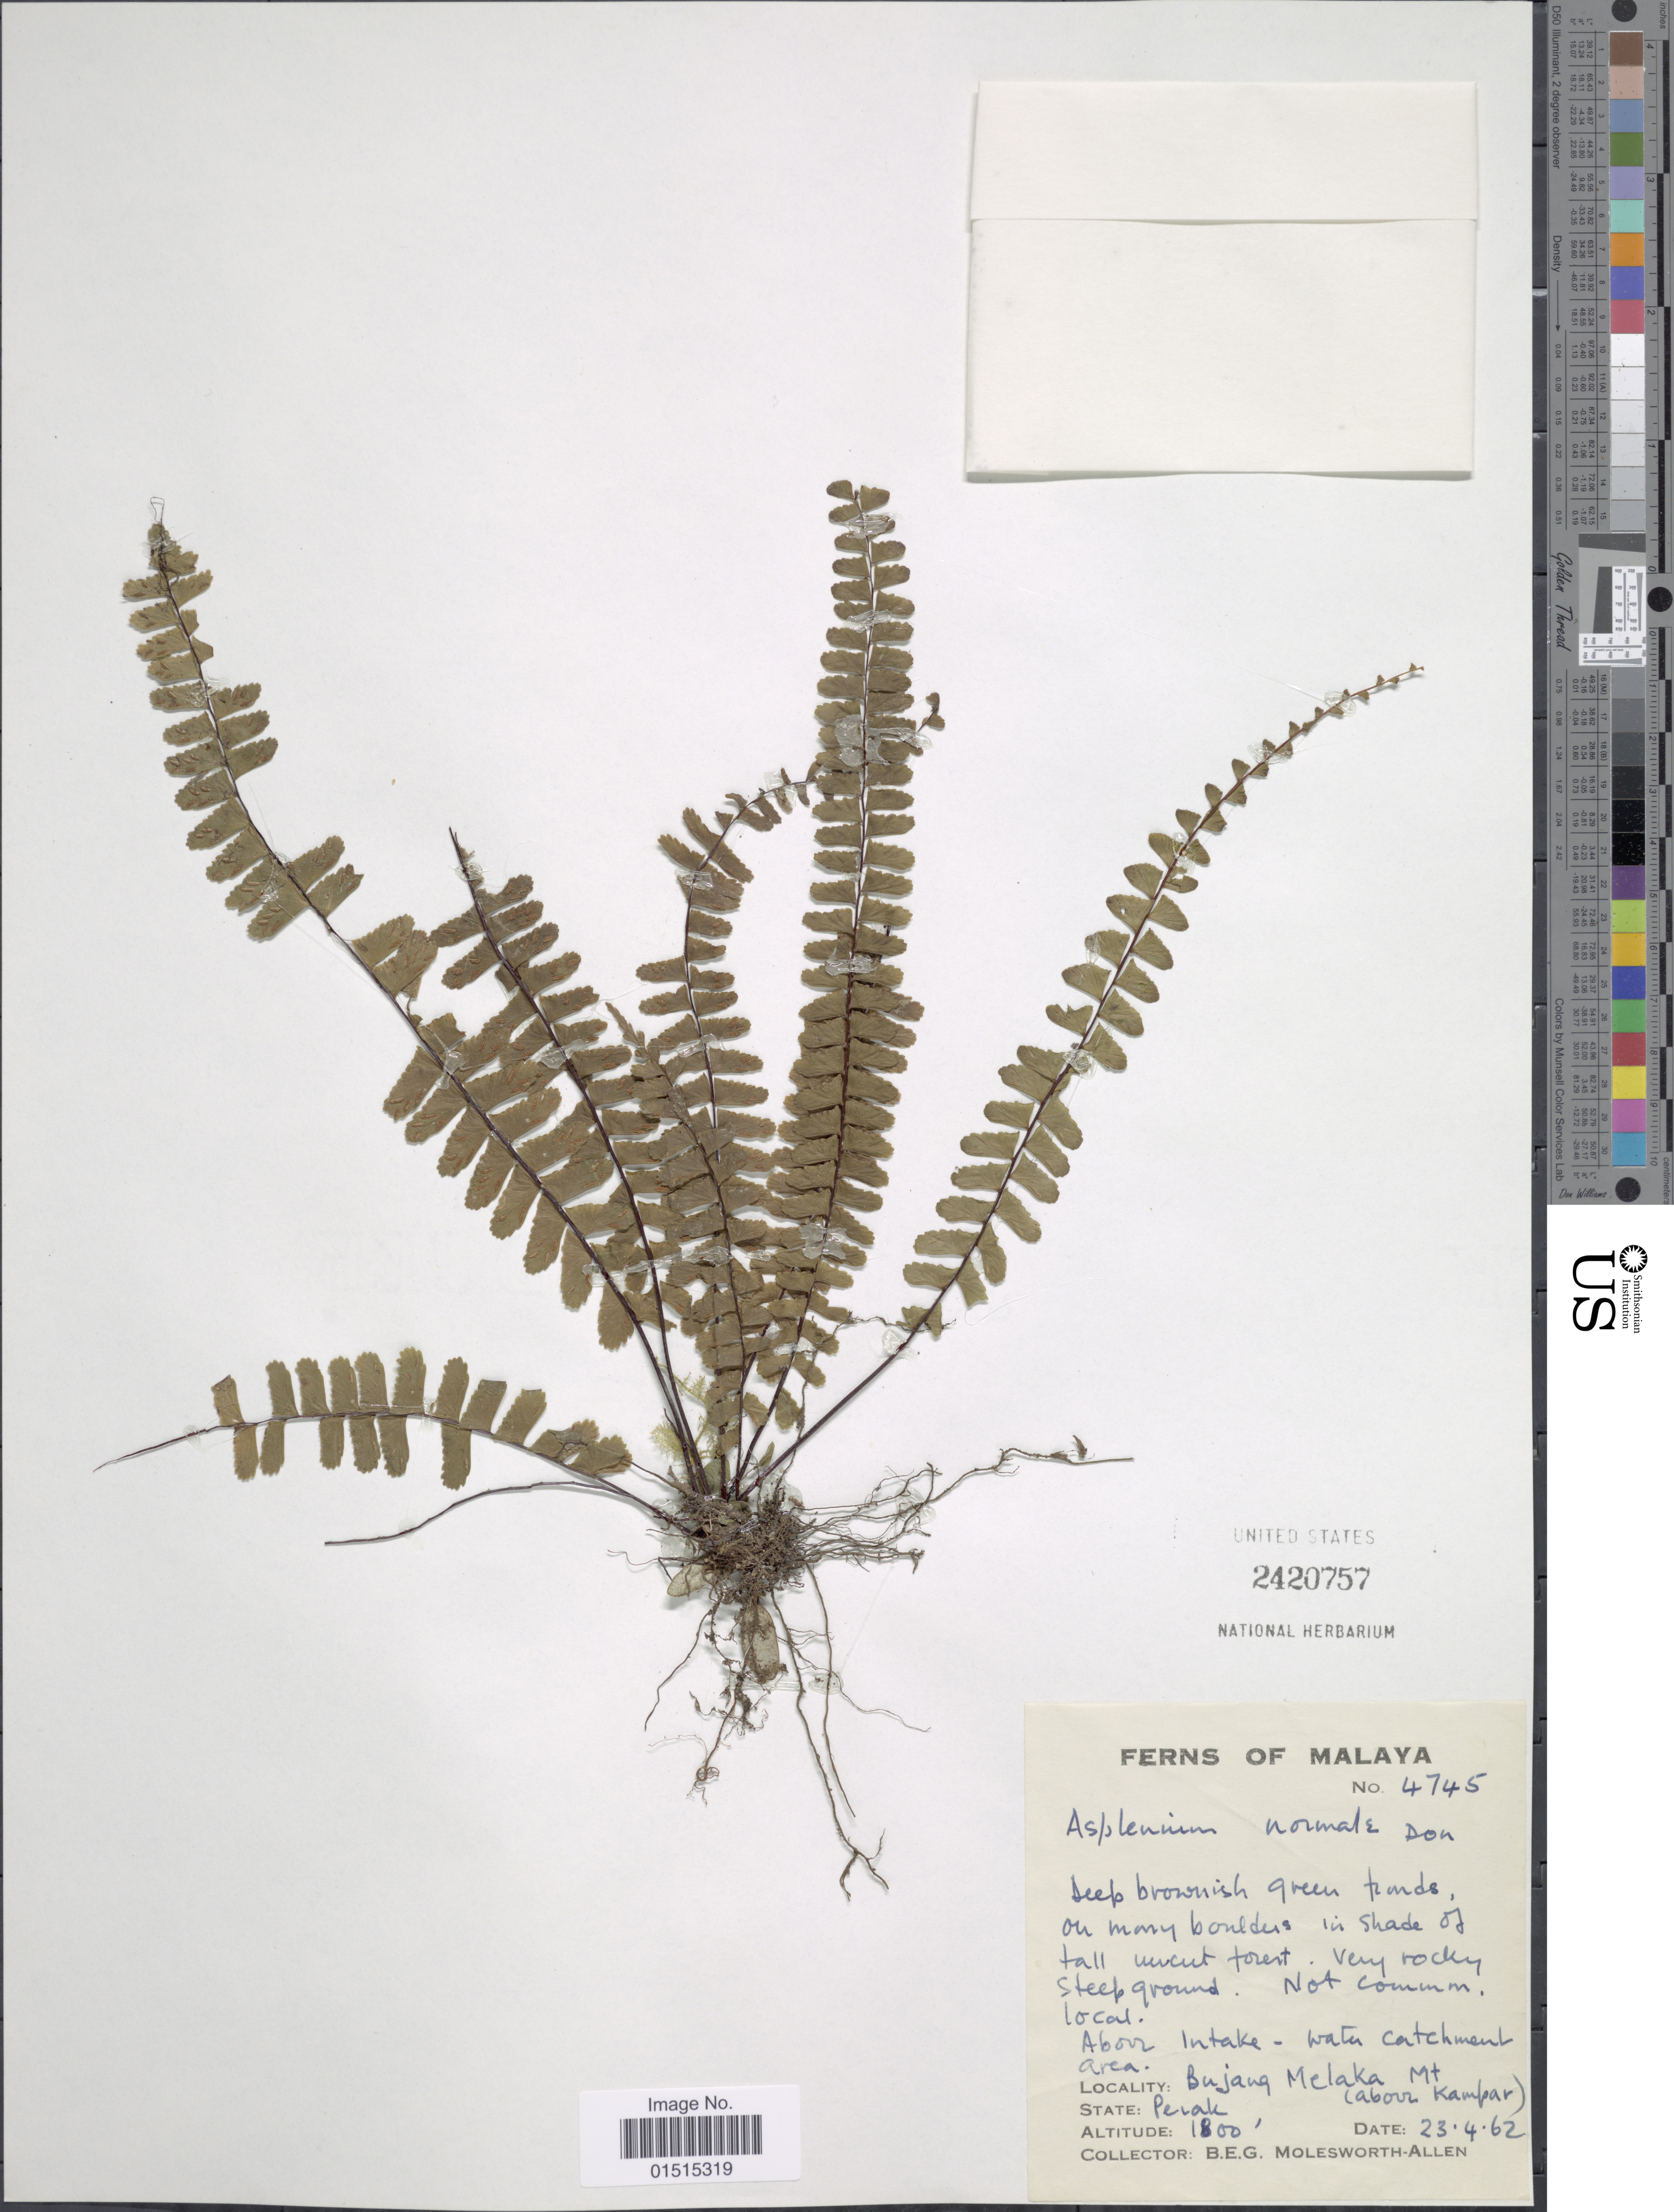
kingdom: Plantae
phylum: Tracheophyta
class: Polypodiopsida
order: Polypodiales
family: Aspleniaceae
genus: Asplenium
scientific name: Asplenium normale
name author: D. Don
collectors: B. E. G. Molesworth-Allen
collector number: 4745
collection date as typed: Transcribed d/m/y: 23/4/62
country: Malaysia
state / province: Perak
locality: Malaya, Above intake - water cathcment area, Bujang Melaka Mt. (above Kampar)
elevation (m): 549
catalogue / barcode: US 2420757